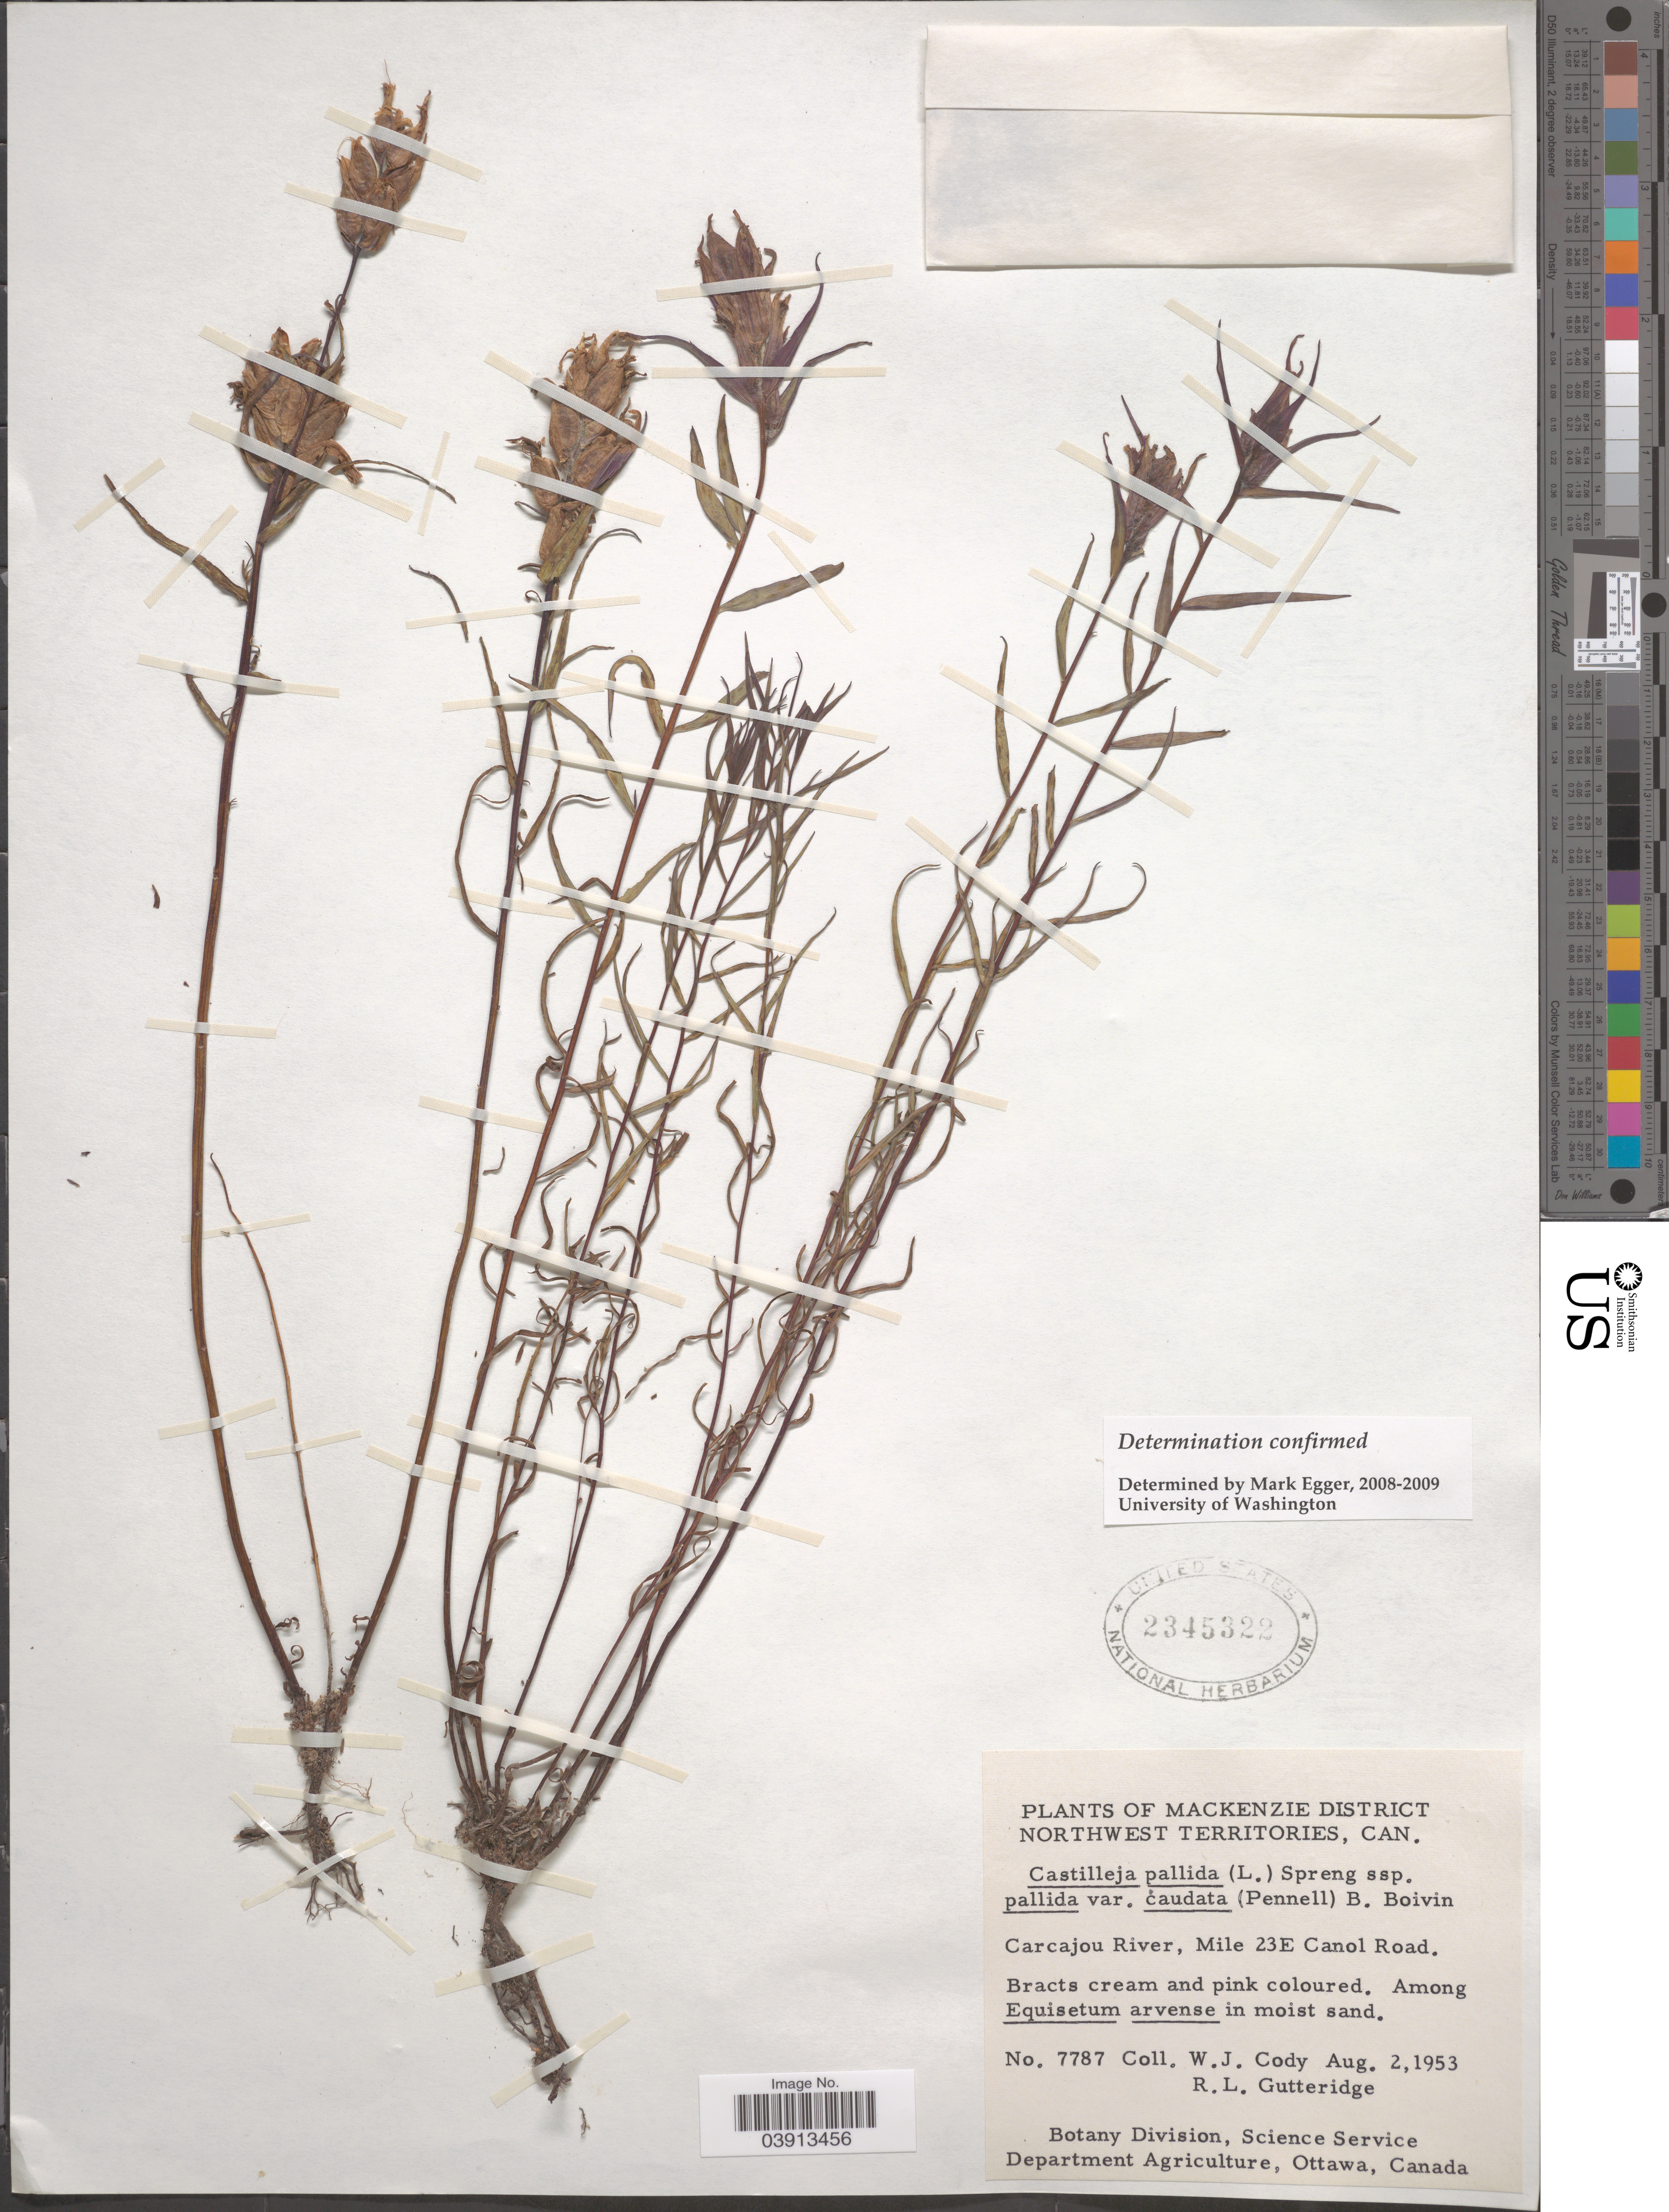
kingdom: Plantae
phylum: Tracheophyta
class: Magnoliopsida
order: Lamiales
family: Orobanchaceae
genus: Castilleja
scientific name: Castilleja pallida var. caudata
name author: (Pennell) B. Boivin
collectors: W. Cody & R. Gutteridge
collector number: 7787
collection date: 1953-08-02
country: Canada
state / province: Northwest Territories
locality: Mackenzie District. Carcajou River, Mile 23E Canol Road.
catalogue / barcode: US 2345322